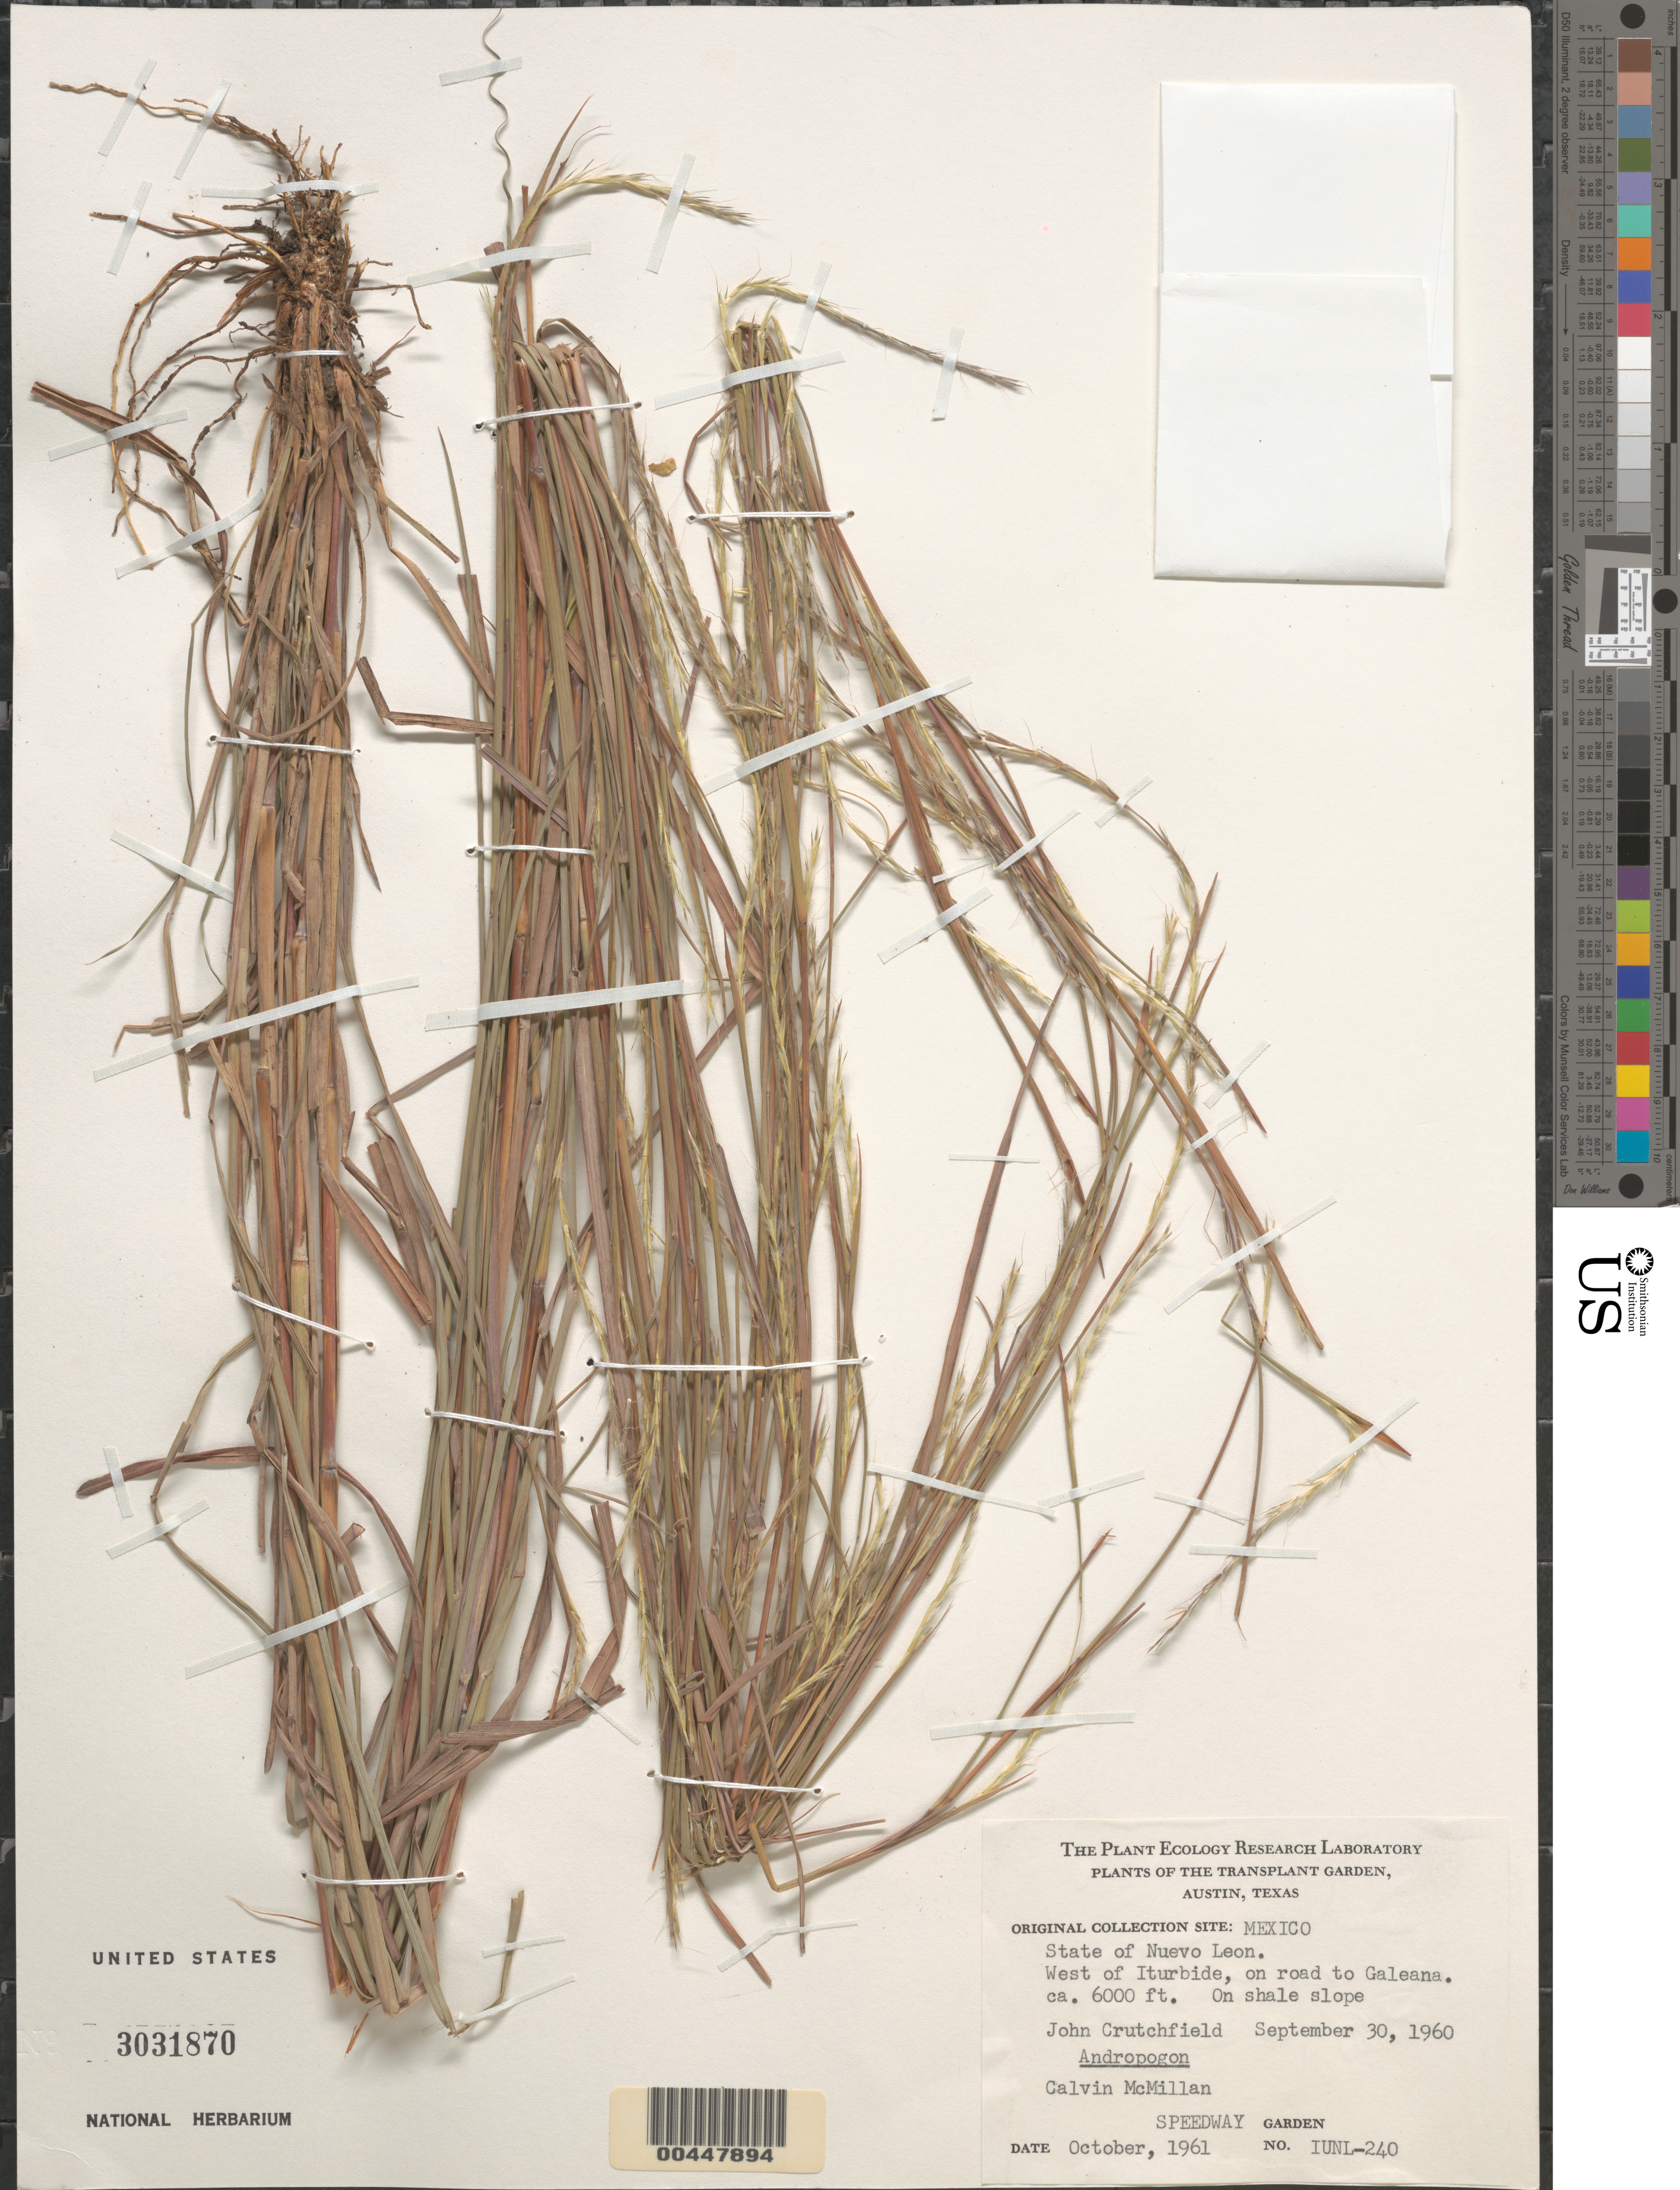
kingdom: Plantae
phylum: Tracheophyta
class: Liliopsida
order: Poales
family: Poaceae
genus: Andropogon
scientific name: Andropogon scoparius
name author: Michx.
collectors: J. Crutchfield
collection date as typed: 30 Sep 1960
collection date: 1960-09-30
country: Mexico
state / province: Nuevo León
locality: W of Iturbide, on road to Galeana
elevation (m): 1829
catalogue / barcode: US 3031870